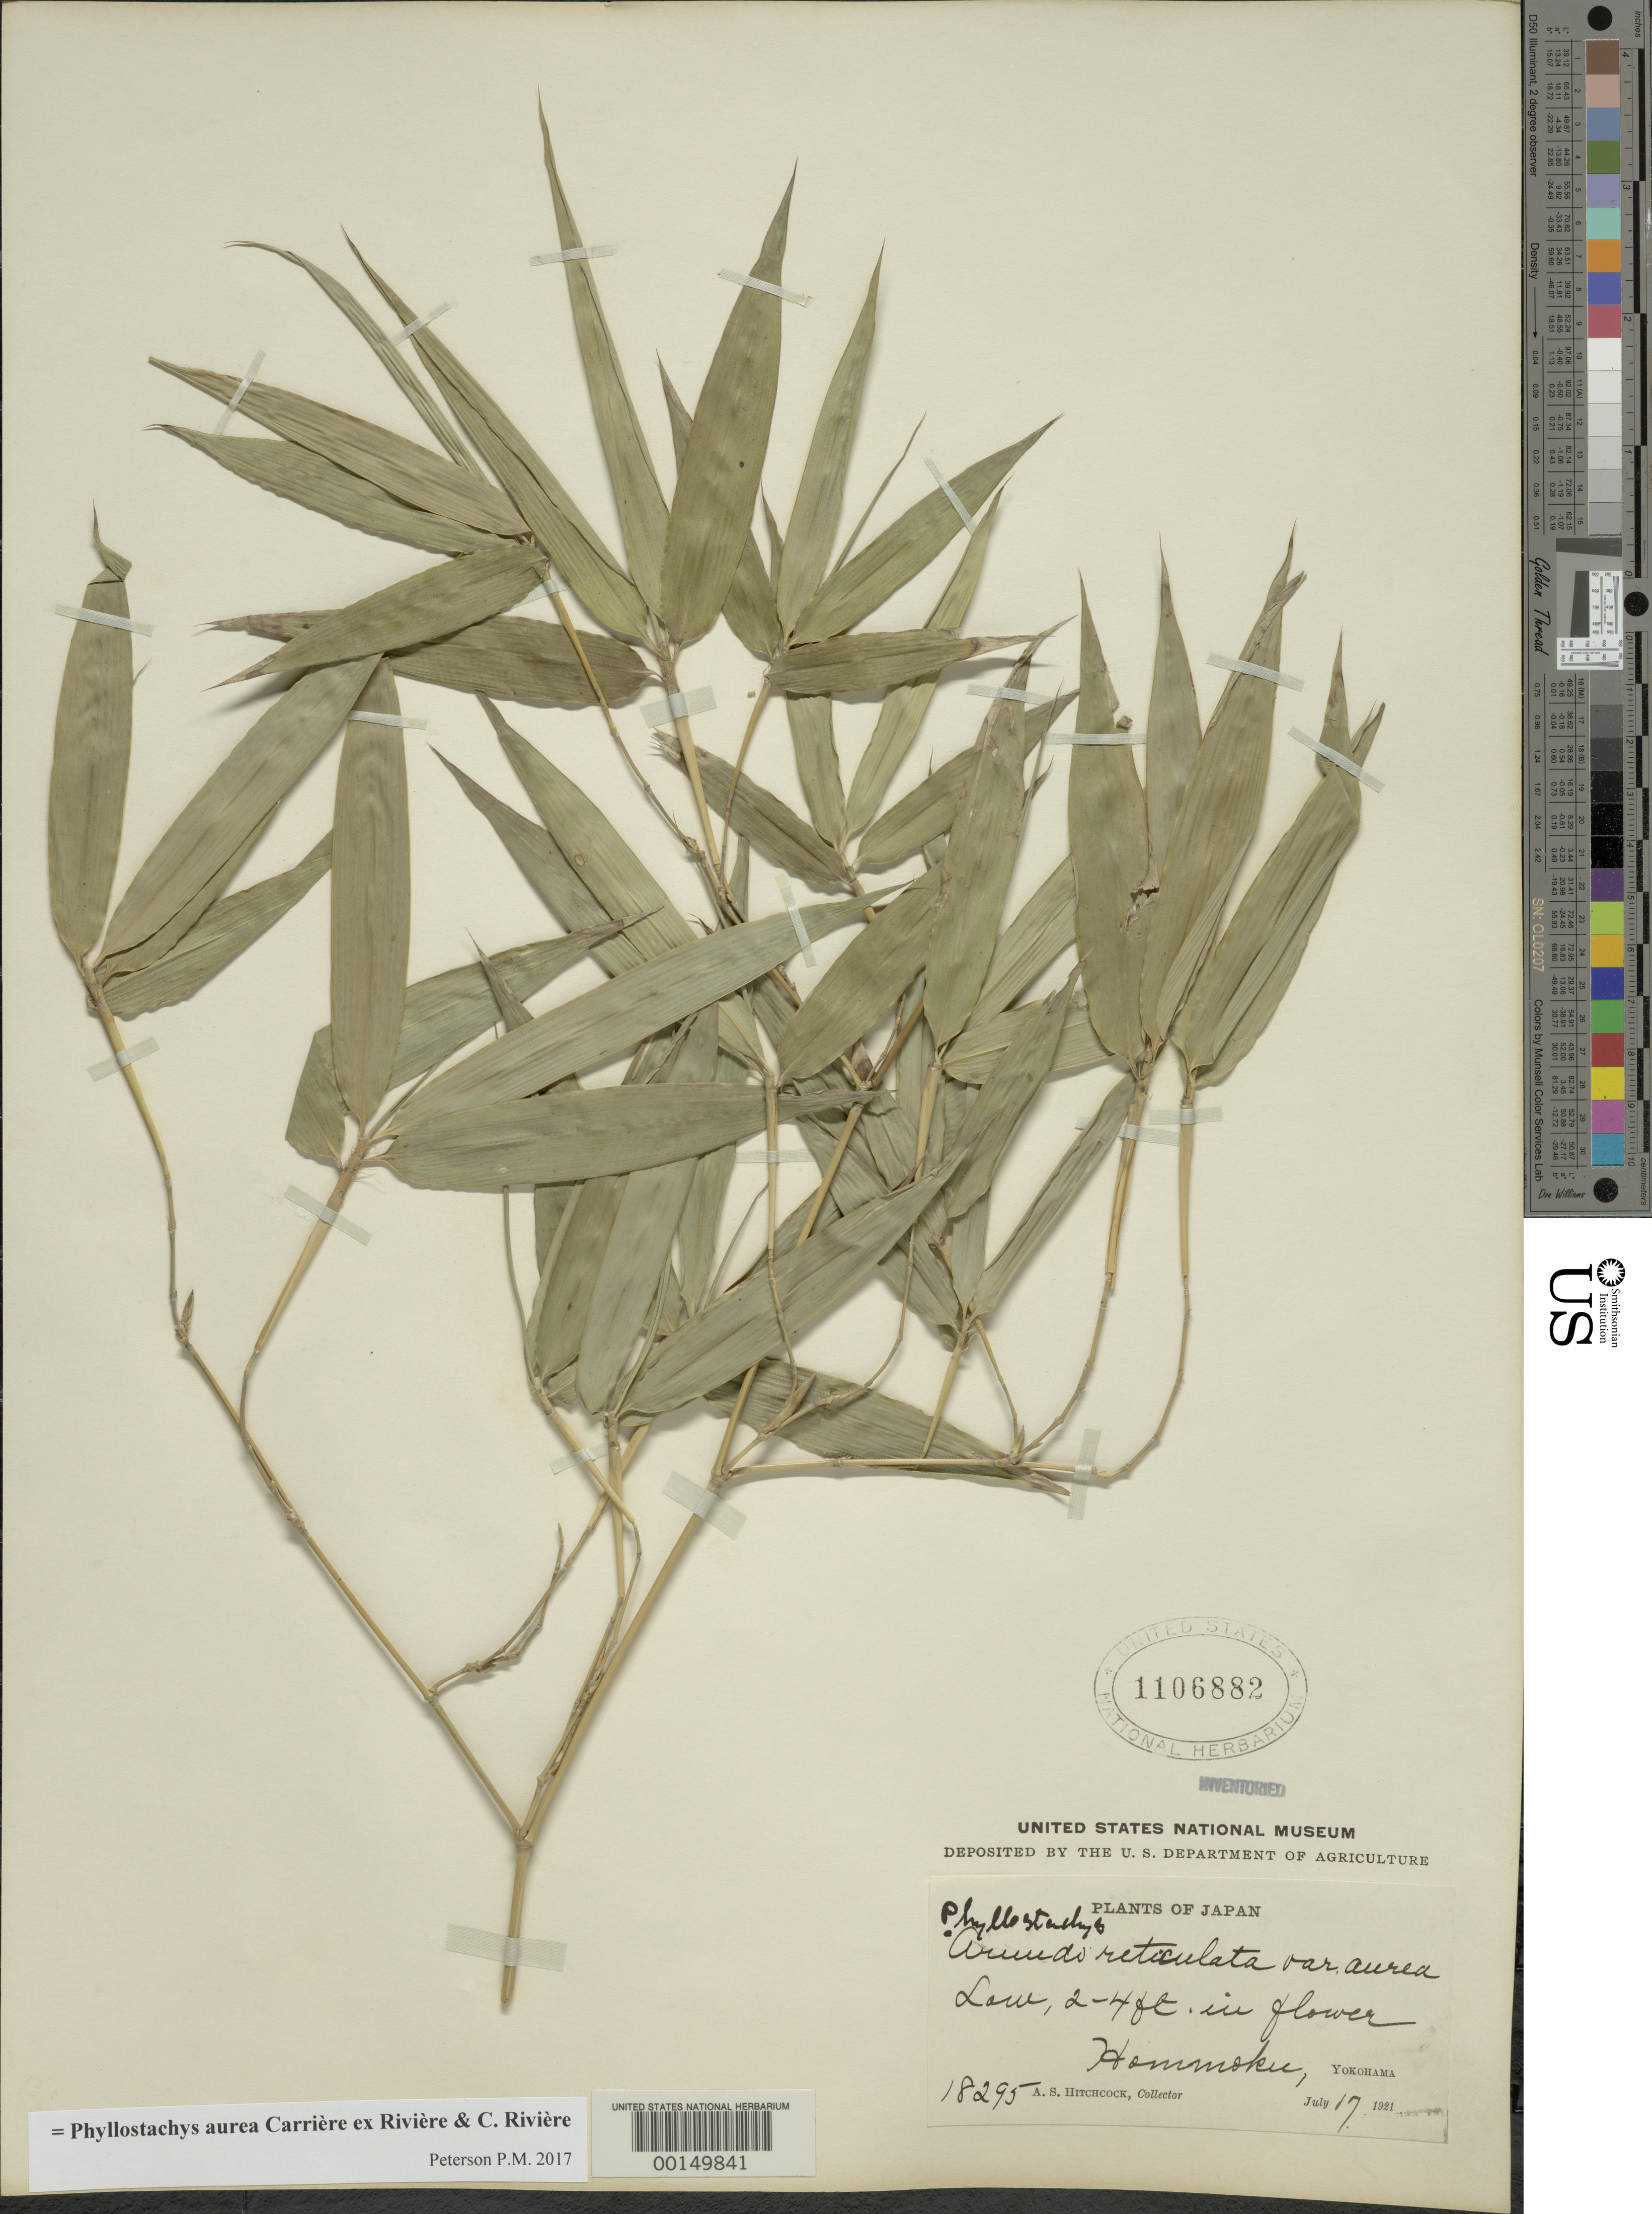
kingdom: Plantae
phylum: Tracheophyta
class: Liliopsida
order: Poales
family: Poaceae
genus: Phyllostachys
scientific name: Phyllostachys aurea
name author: Rivière & C. Rivière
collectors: A. S. Hitchcock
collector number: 18295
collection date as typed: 17 Jul 1921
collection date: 1921-07-17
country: Japan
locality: Hommokee, yokohama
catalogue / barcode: US 1106882